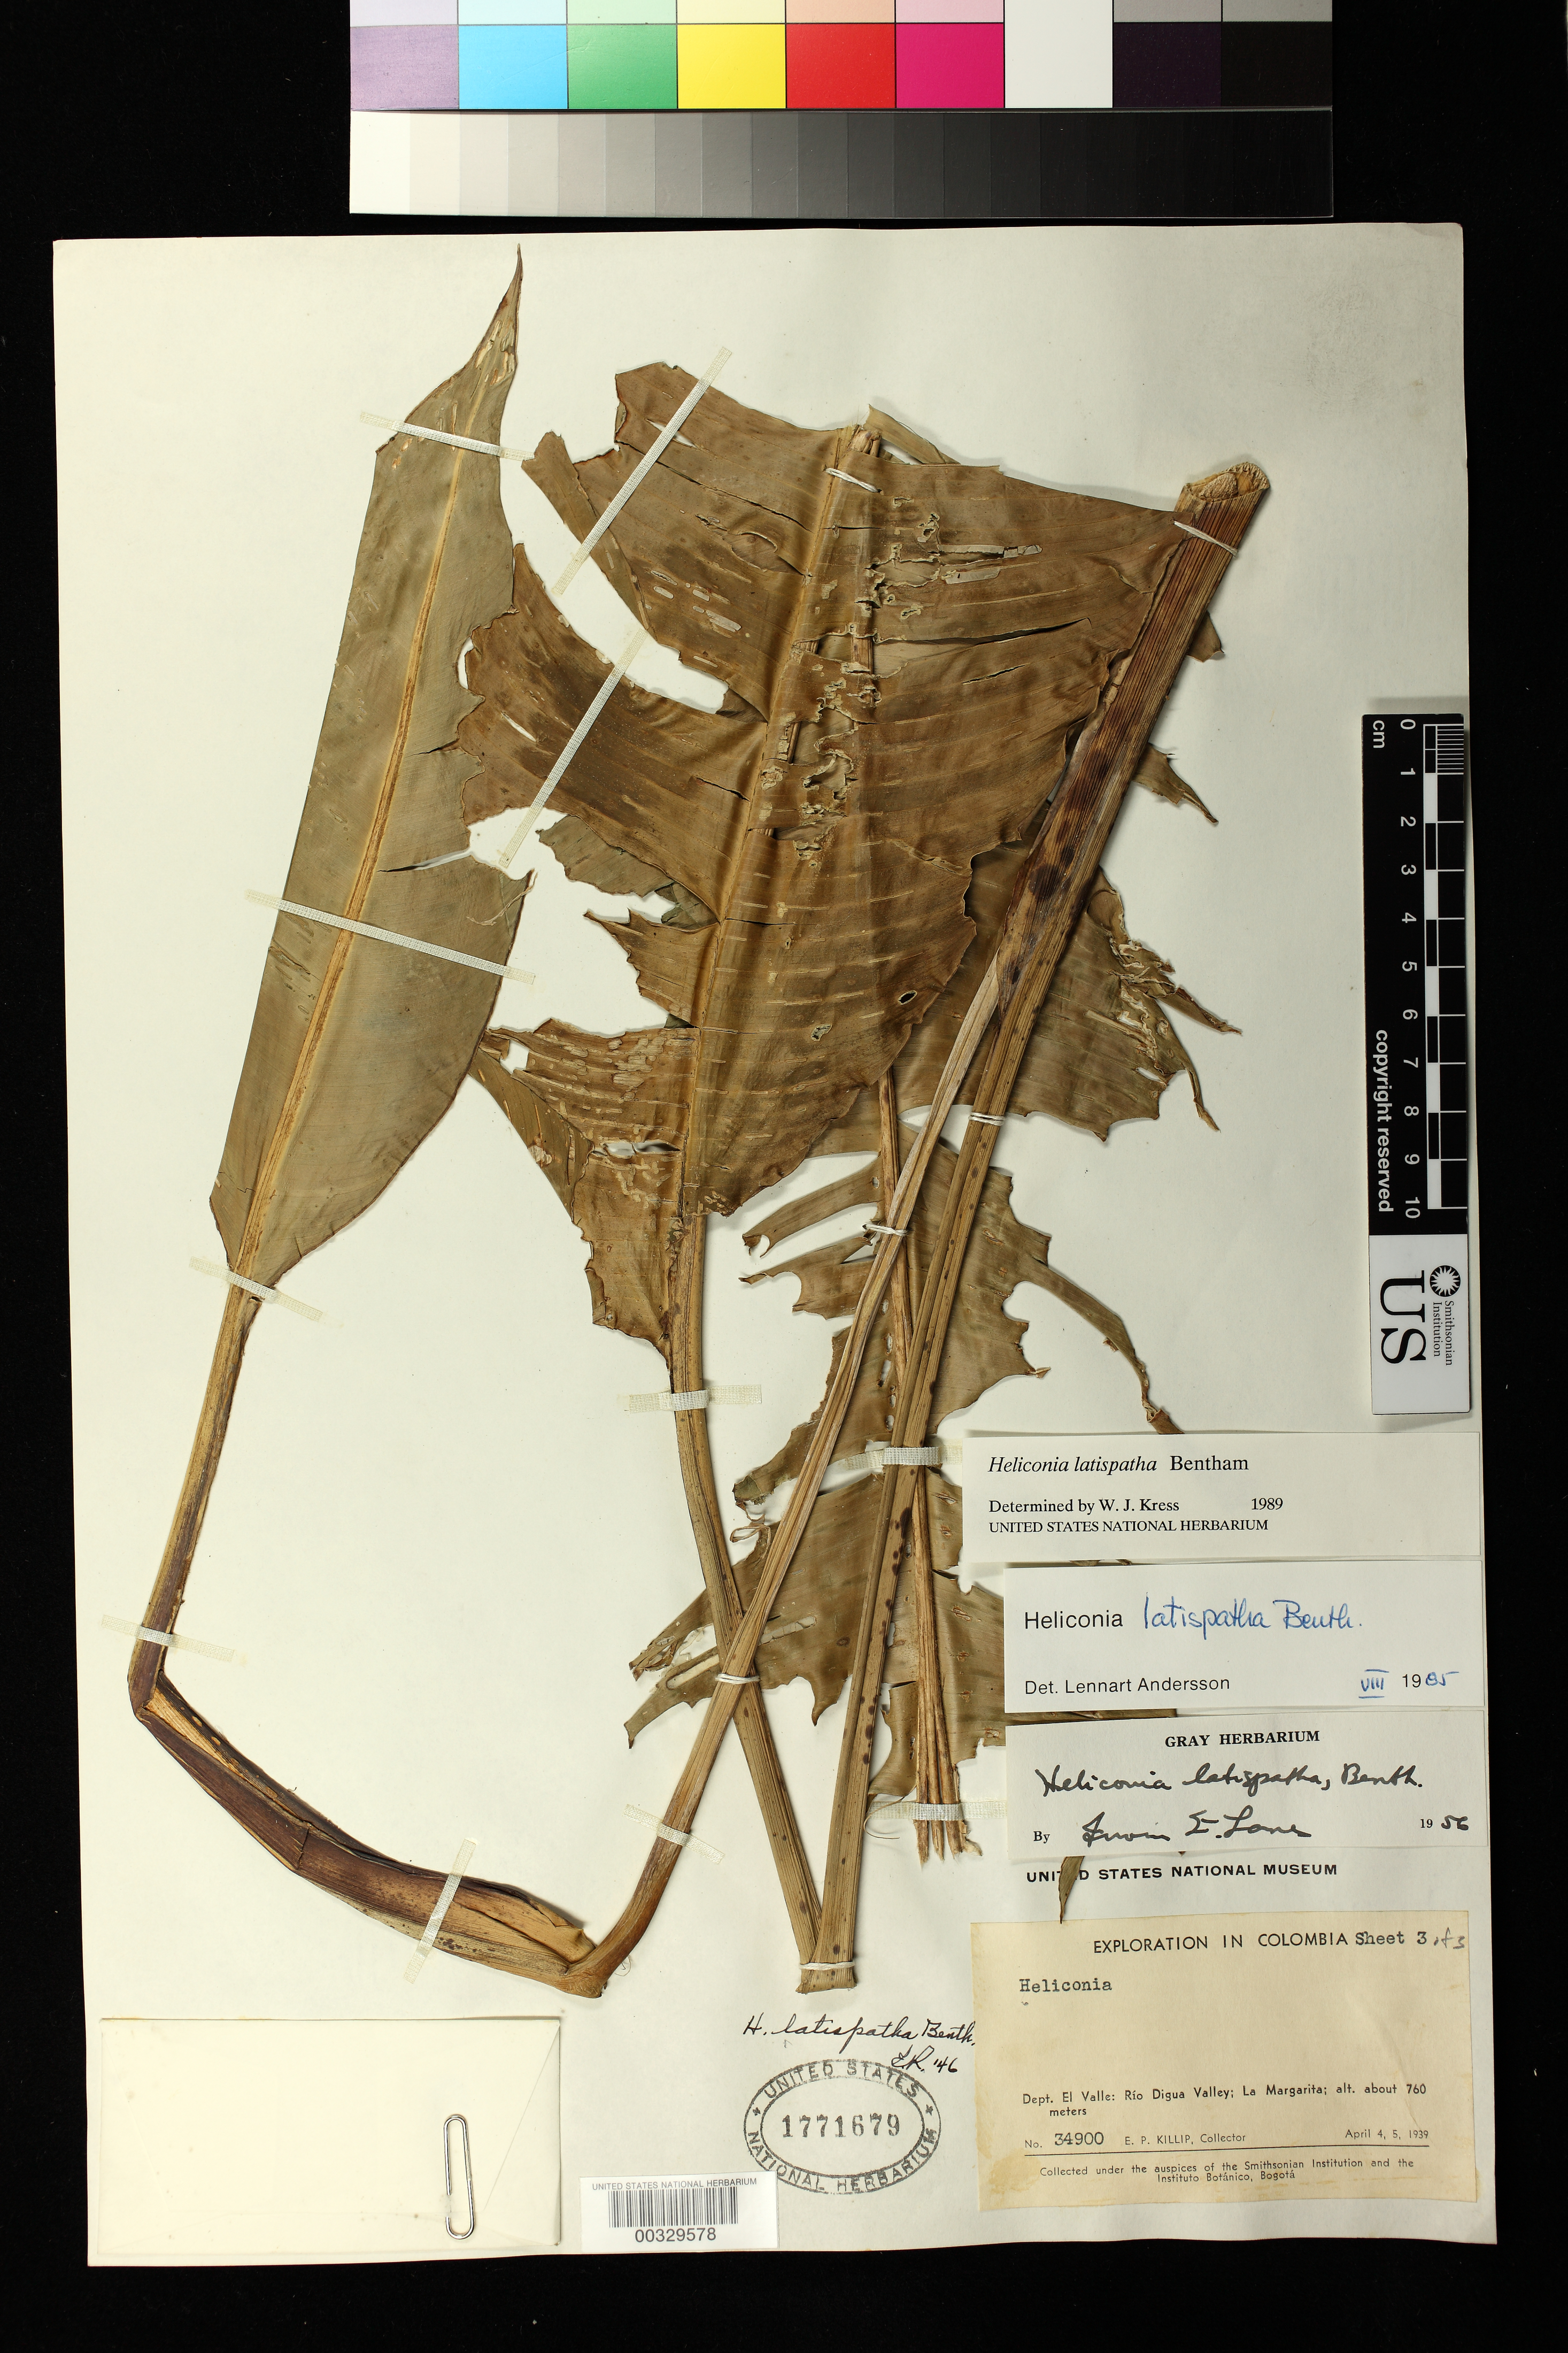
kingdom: Plantae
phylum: Tracheophyta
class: Liliopsida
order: Zingiberales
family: Heliconiaceae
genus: Heliconia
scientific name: Heliconia latispatha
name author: Benth.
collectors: E. P. Killip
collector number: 34900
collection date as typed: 04 Apr 1939 and 05 Apr 1939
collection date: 1939-04-04,1939-04-05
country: Colombia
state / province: Valle del Cauca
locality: Rio Digua Valley, la Margarita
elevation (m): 760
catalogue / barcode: US 1771679